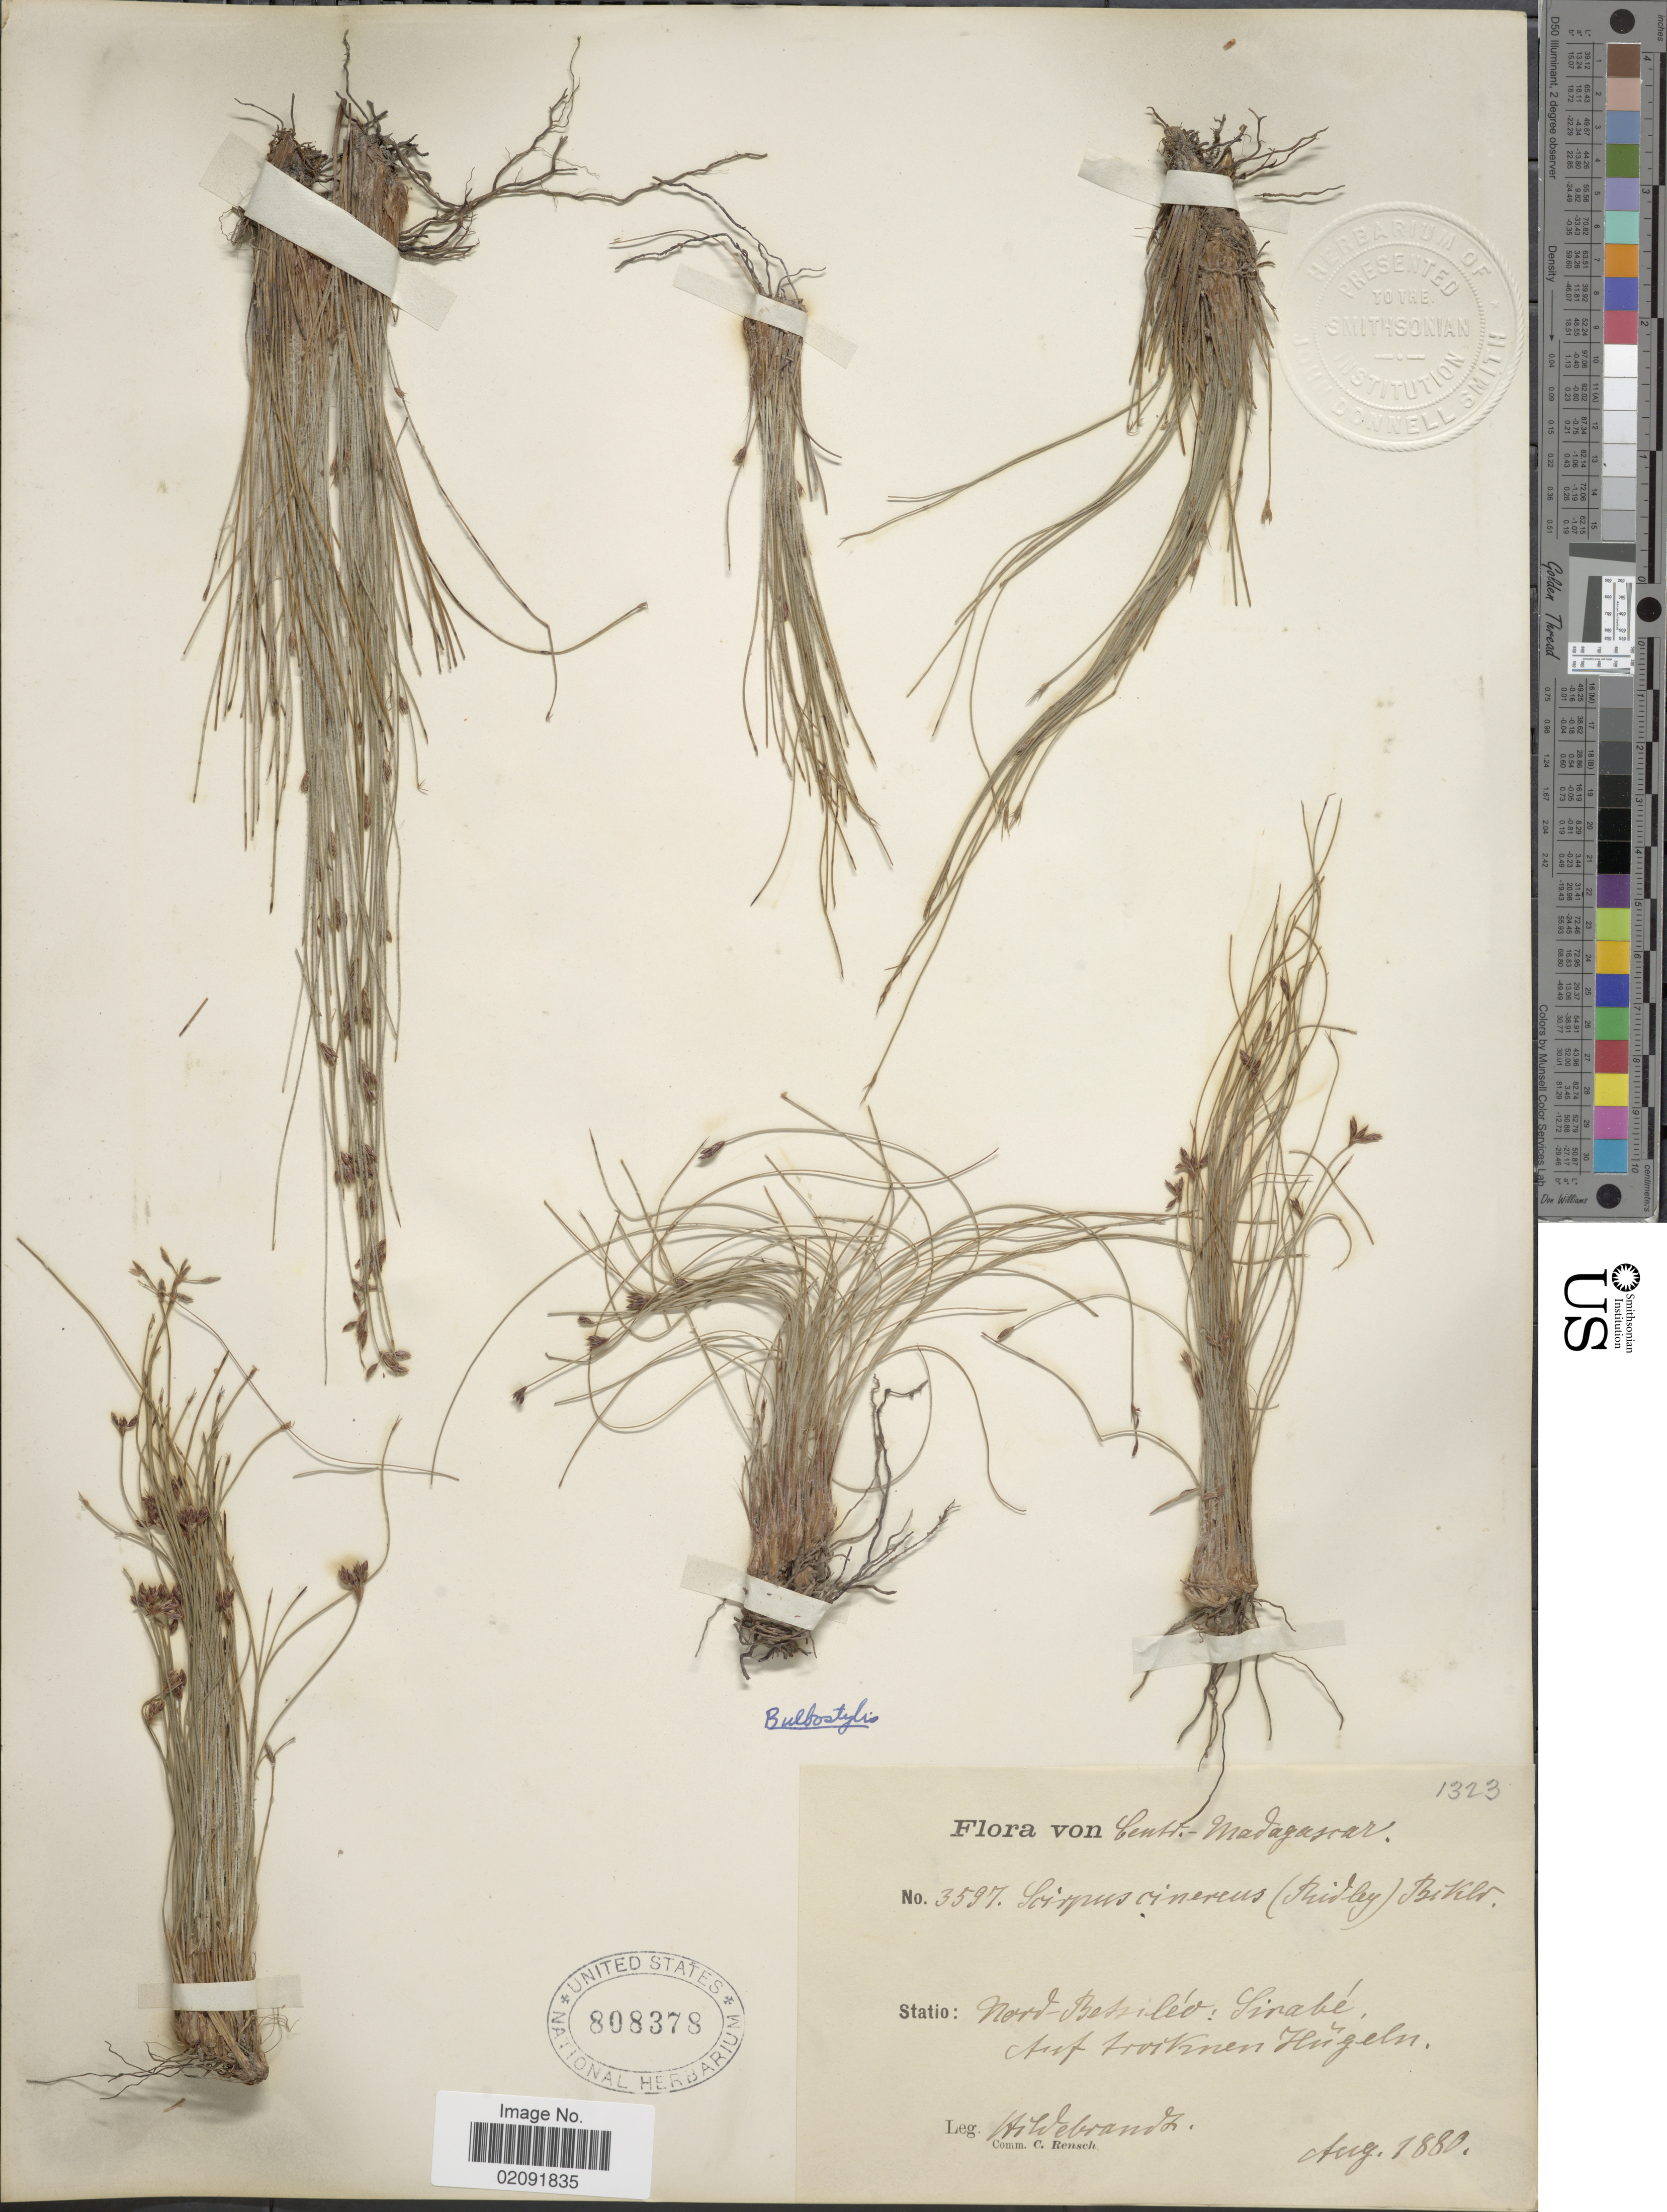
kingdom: Plantae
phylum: Tracheophyta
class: Liliopsida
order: Poales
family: Cyperaceae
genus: Fimbristylis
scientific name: Fimbristylis cinerea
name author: Ridl.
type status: Type Collection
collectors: J. Hildebrandt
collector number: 3597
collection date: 1880-08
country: Madagascar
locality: Centr-Madagascar, Statio: Nord-Betsiléo: Sinabé. Auf trocknen Hügeln.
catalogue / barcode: US 808378